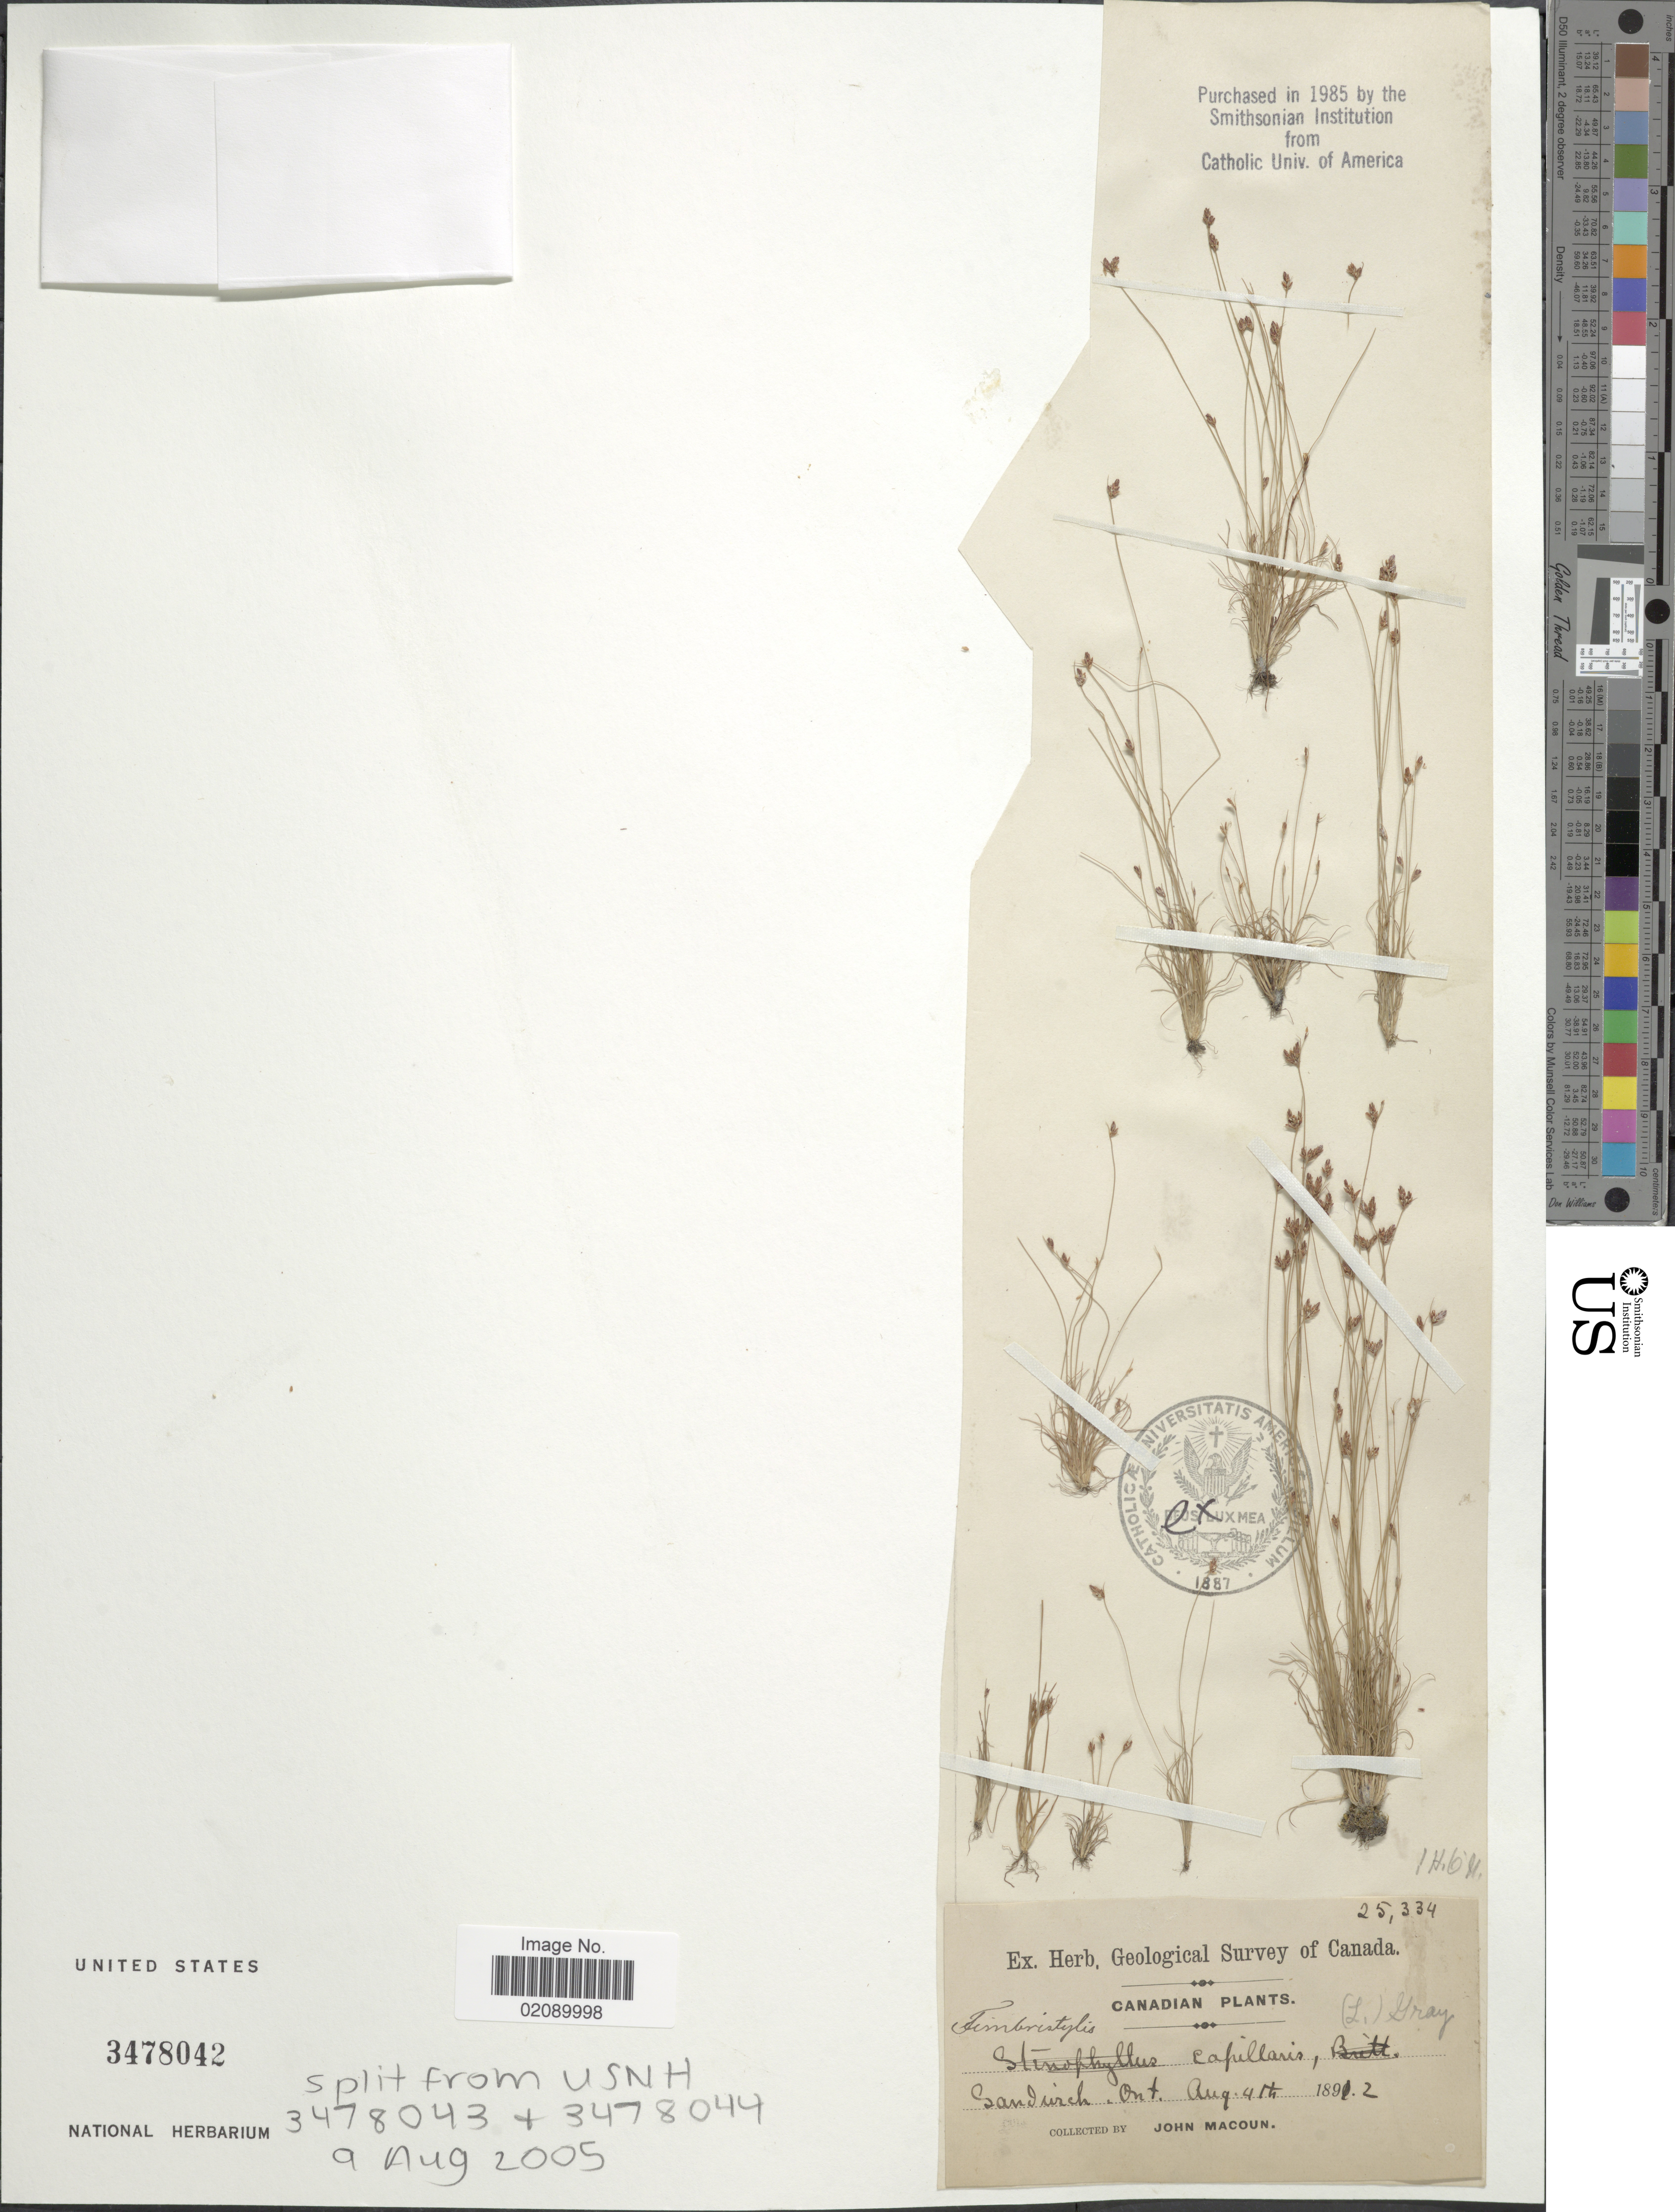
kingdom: Plantae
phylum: Tracheophyta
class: Liliopsida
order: Poales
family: Cyperaceae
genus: Bulbostylis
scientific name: Bulbostylis capillaris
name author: (L.) Kunth ex C.B. Clarke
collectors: J. Macoun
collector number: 25334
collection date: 1892-08-04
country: Canada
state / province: Ontario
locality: Sandwich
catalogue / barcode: US 3478042